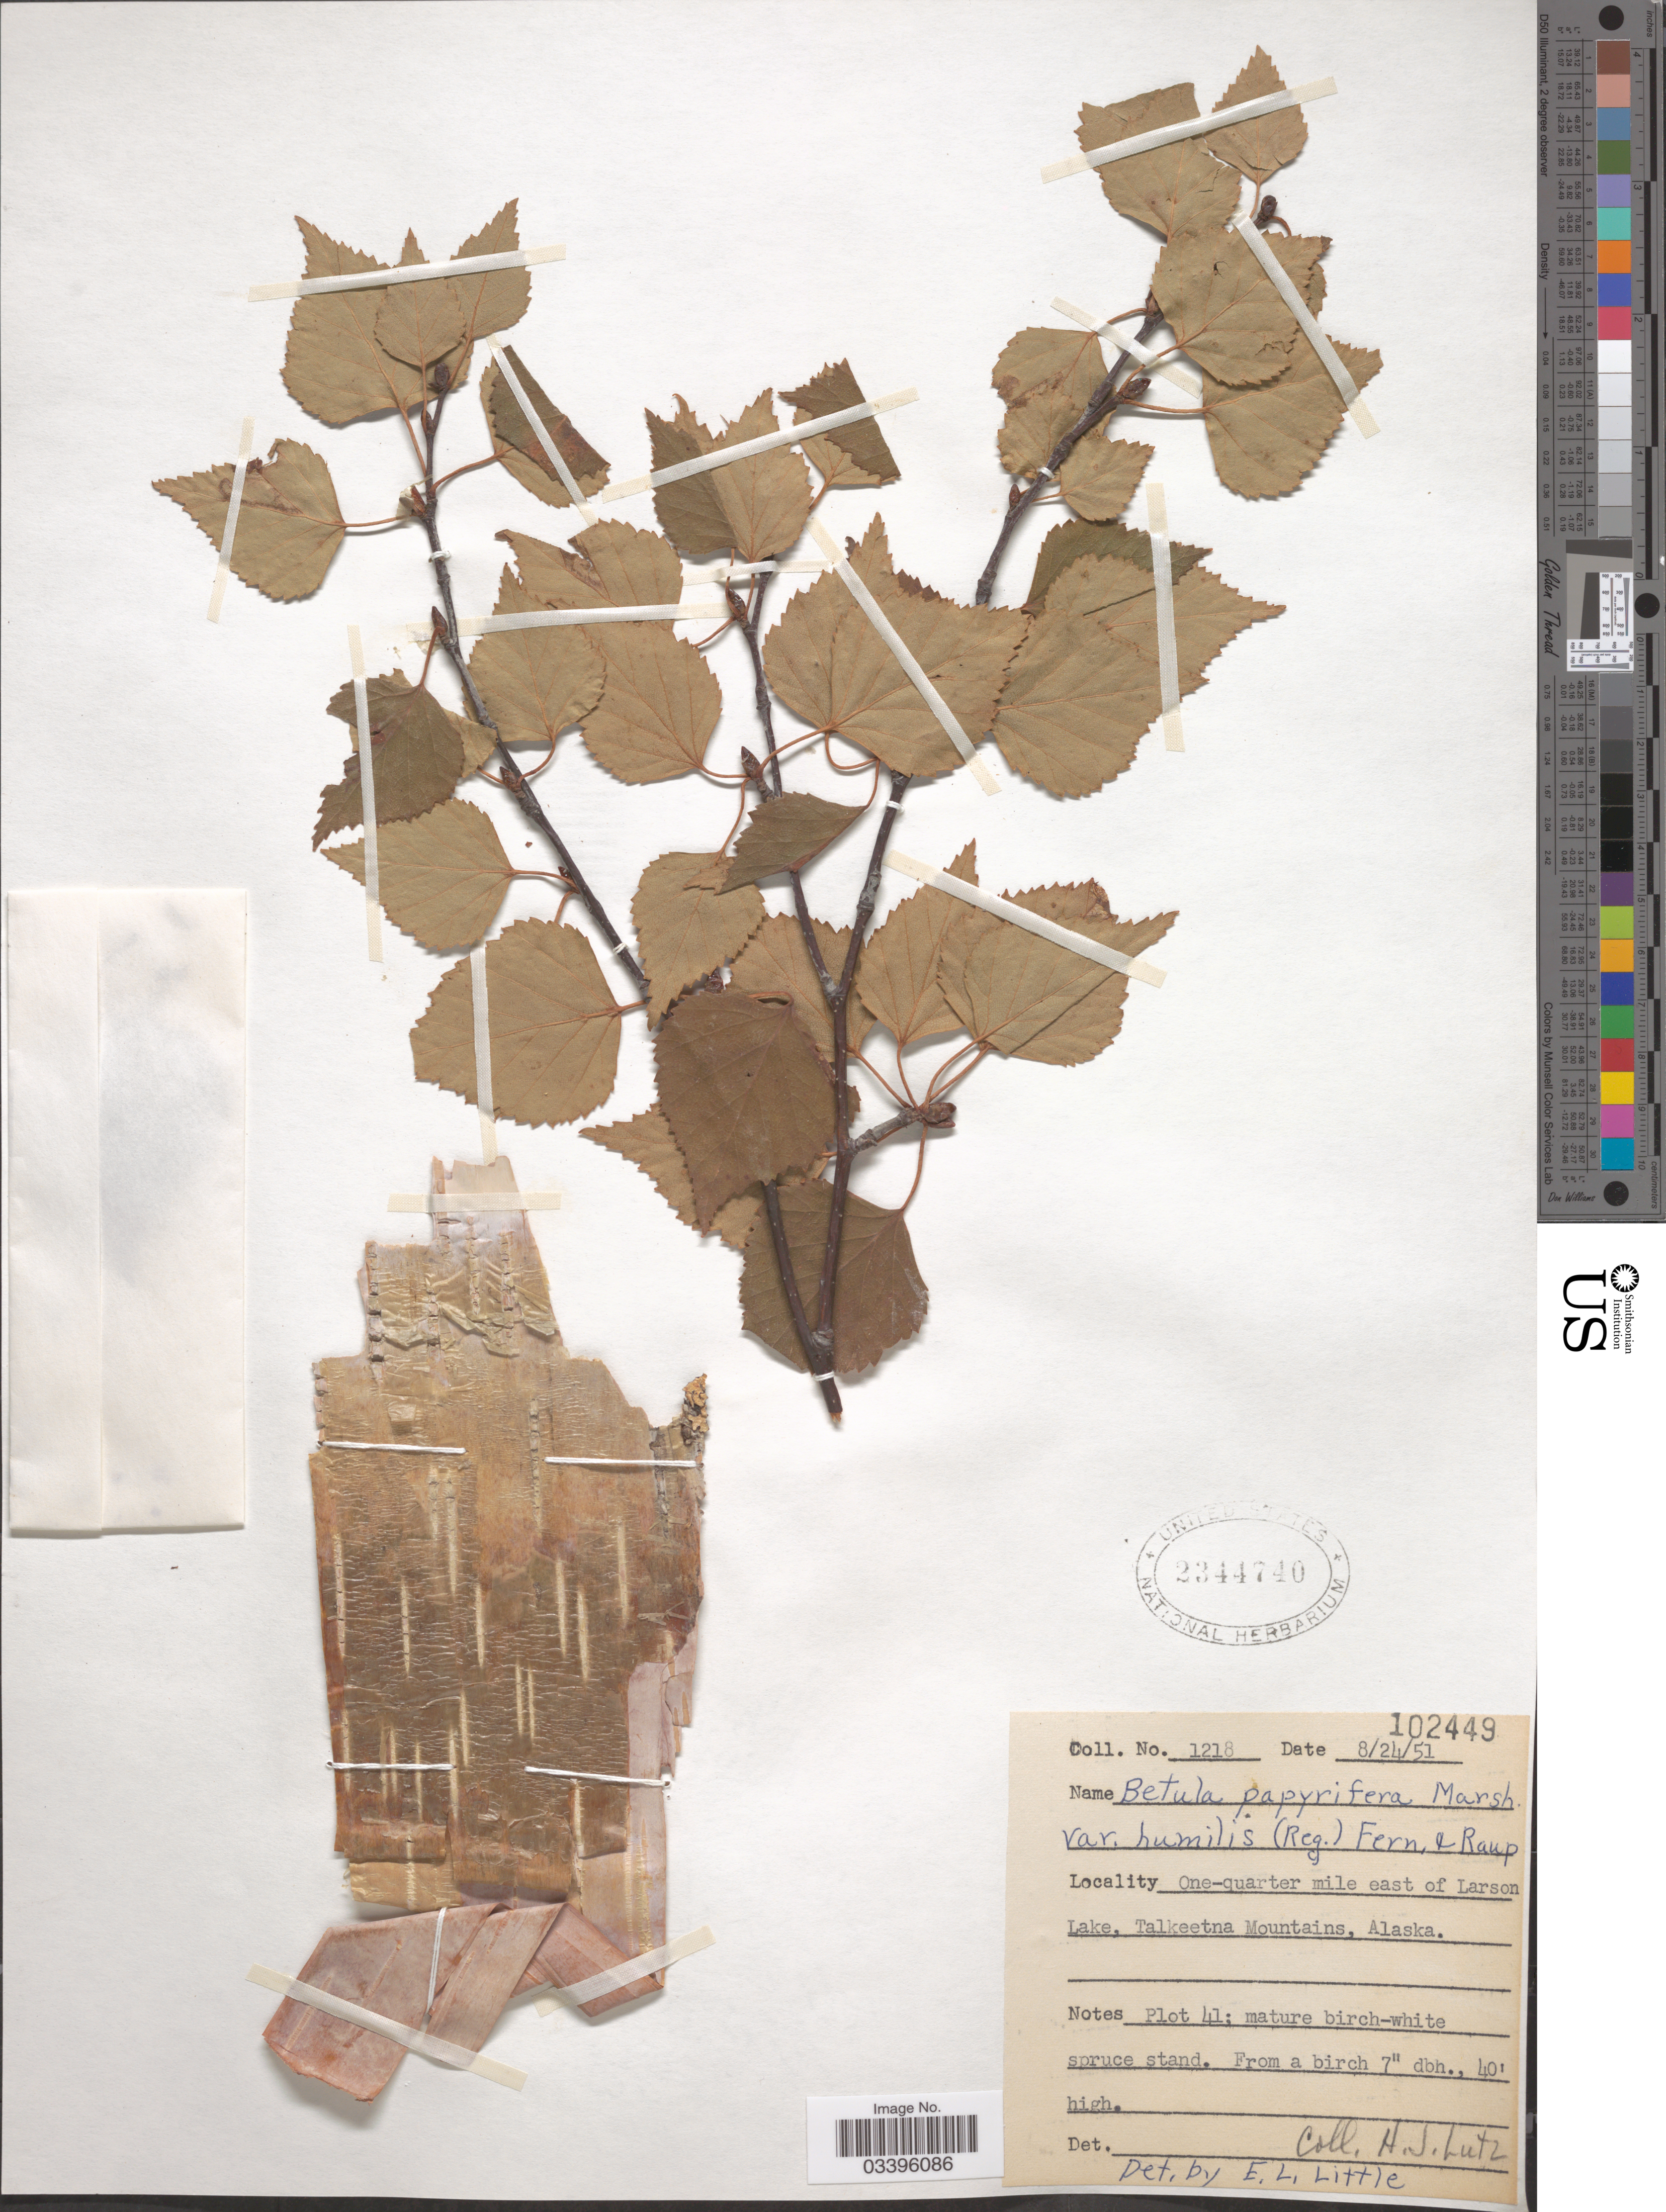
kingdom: Plantae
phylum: Tracheophyta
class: Magnoliopsida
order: Fagales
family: Betulaceae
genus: Betula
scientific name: Betula neoalaskana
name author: Sarg.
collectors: H. J. Lutz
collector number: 1218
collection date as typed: Transcribed d/m/y: 24/8/51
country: United States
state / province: Alaska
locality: One-quarter mile east of Larson Lake, Talkeetna Mountains. Plot 41.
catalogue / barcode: US 2344740